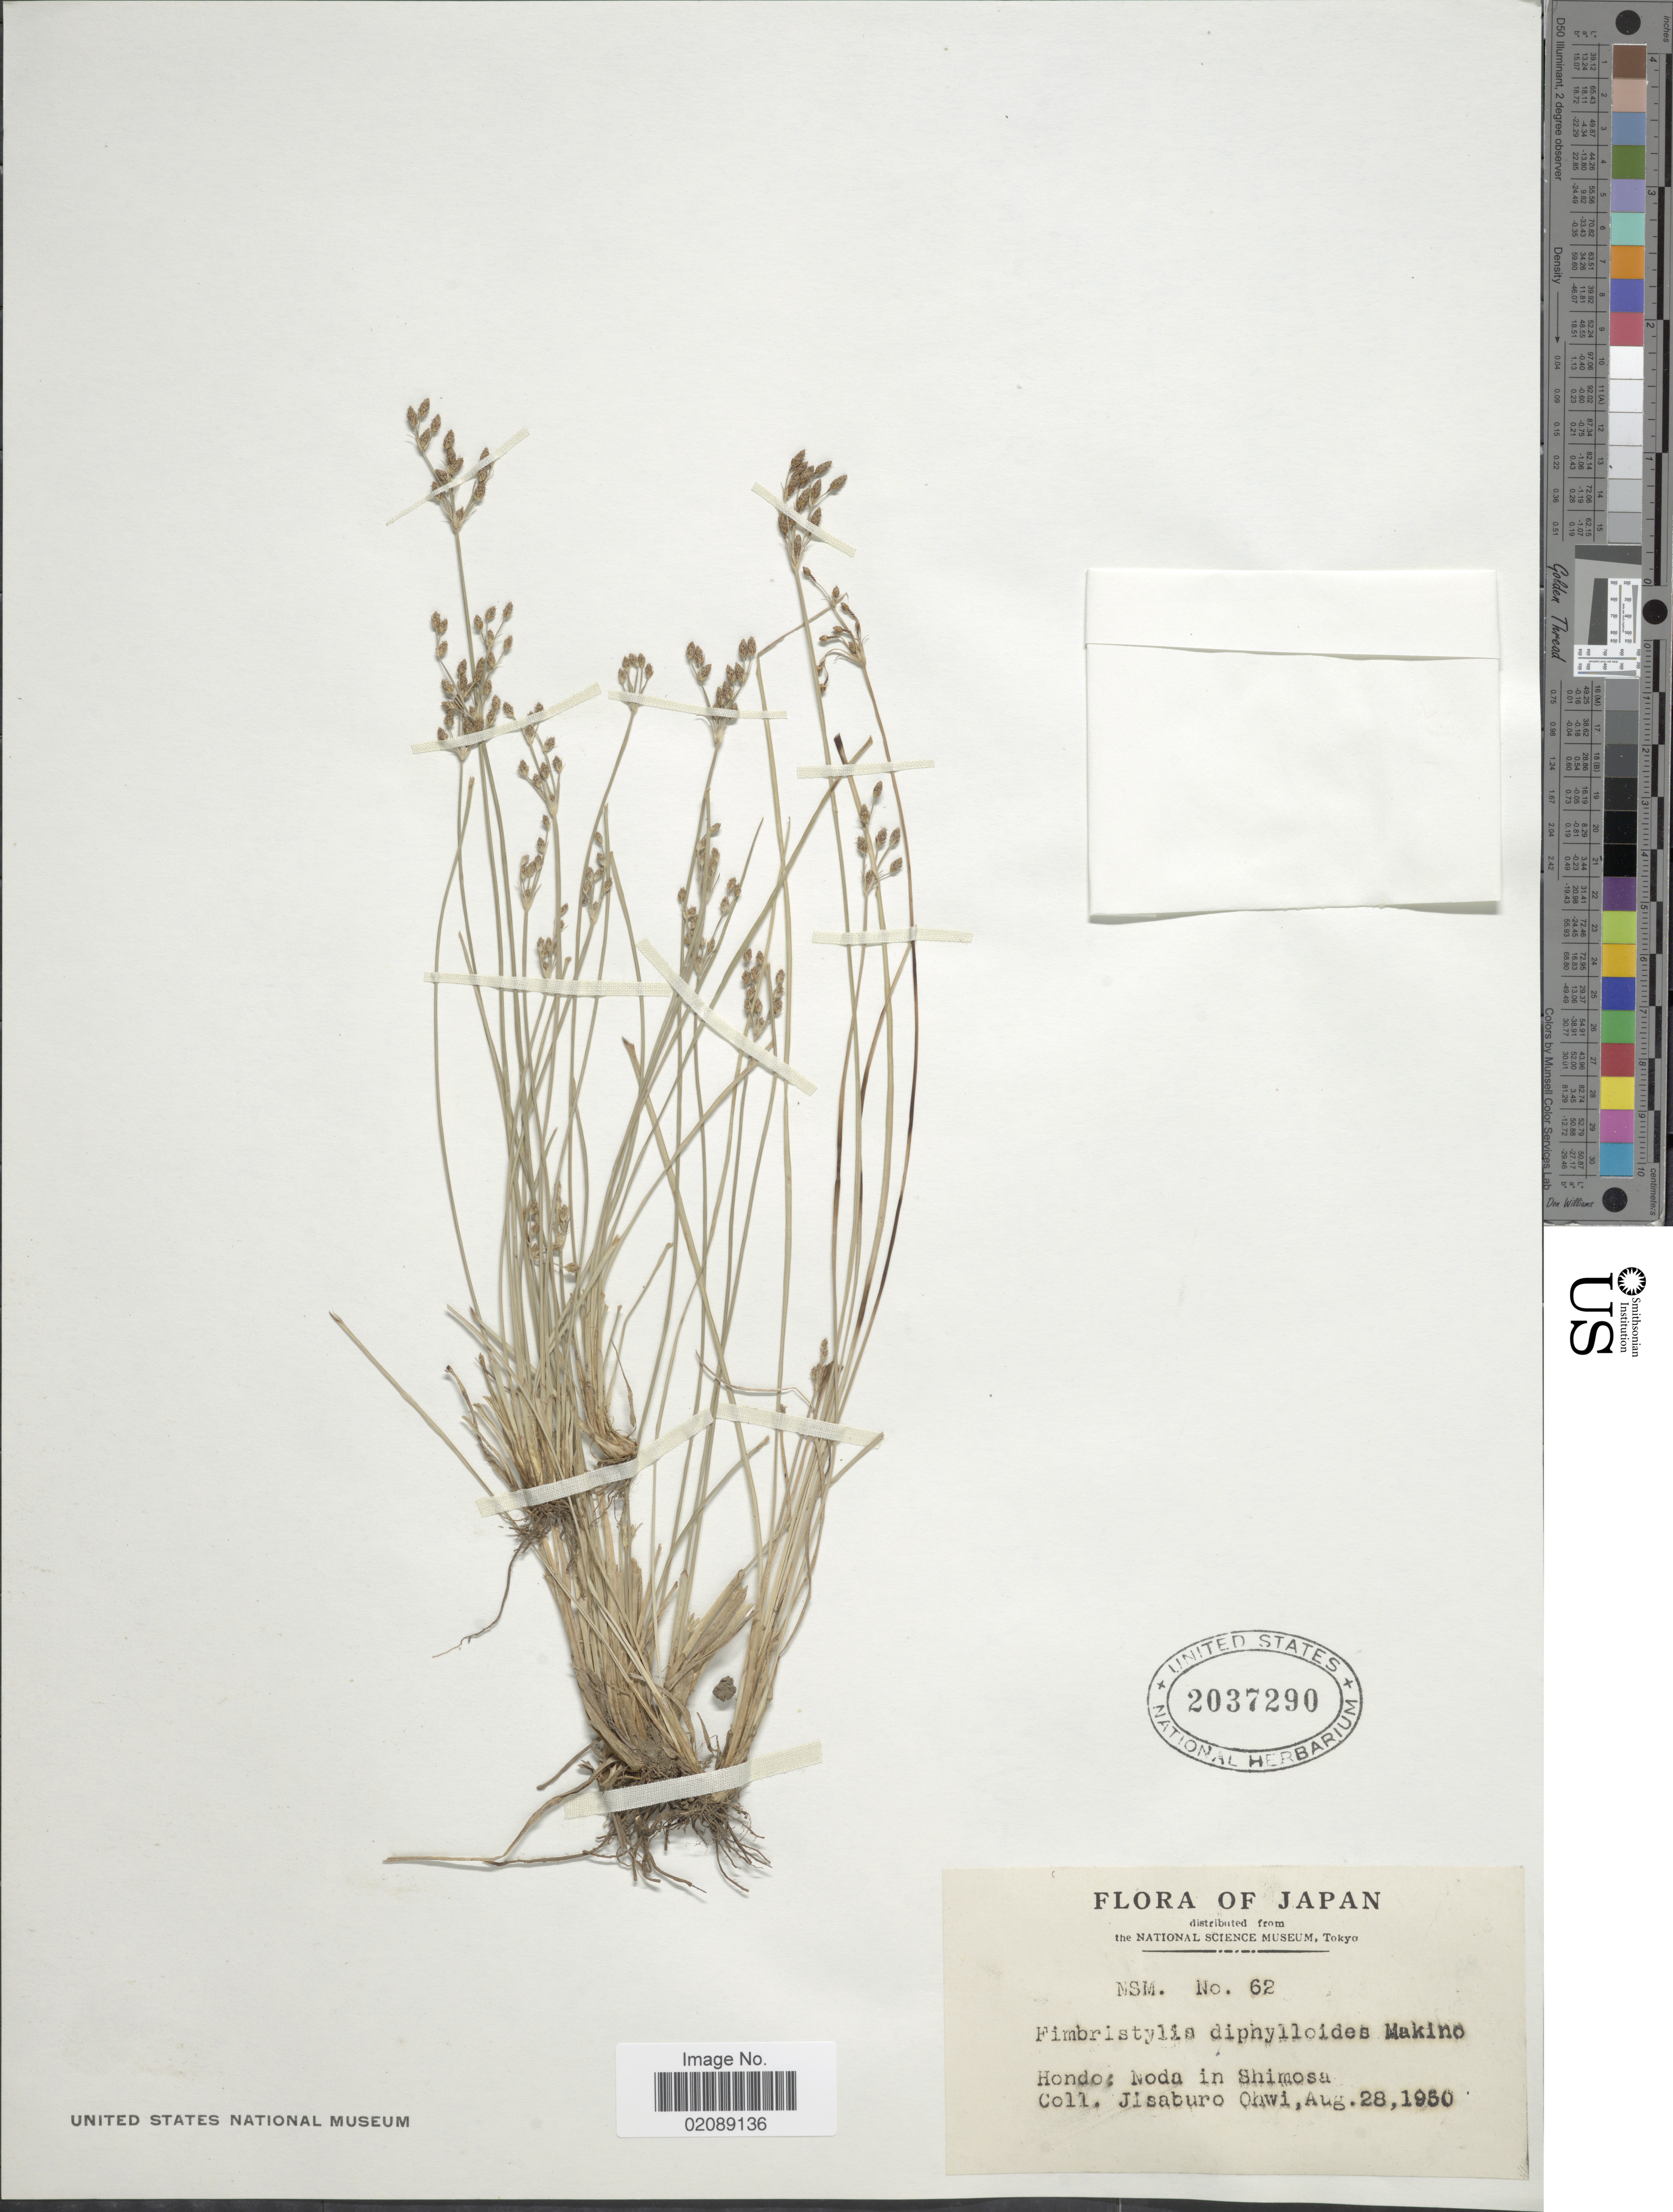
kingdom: Plantae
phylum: Tracheophyta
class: Liliopsida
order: Poales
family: Cyperaceae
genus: Fimbristylis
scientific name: Fimbristylis diphylloides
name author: Makino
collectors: J. Ohwi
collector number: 62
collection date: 1950-08-28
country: Japan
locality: Hondo: Noda in Shimosa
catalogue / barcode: US 2037290